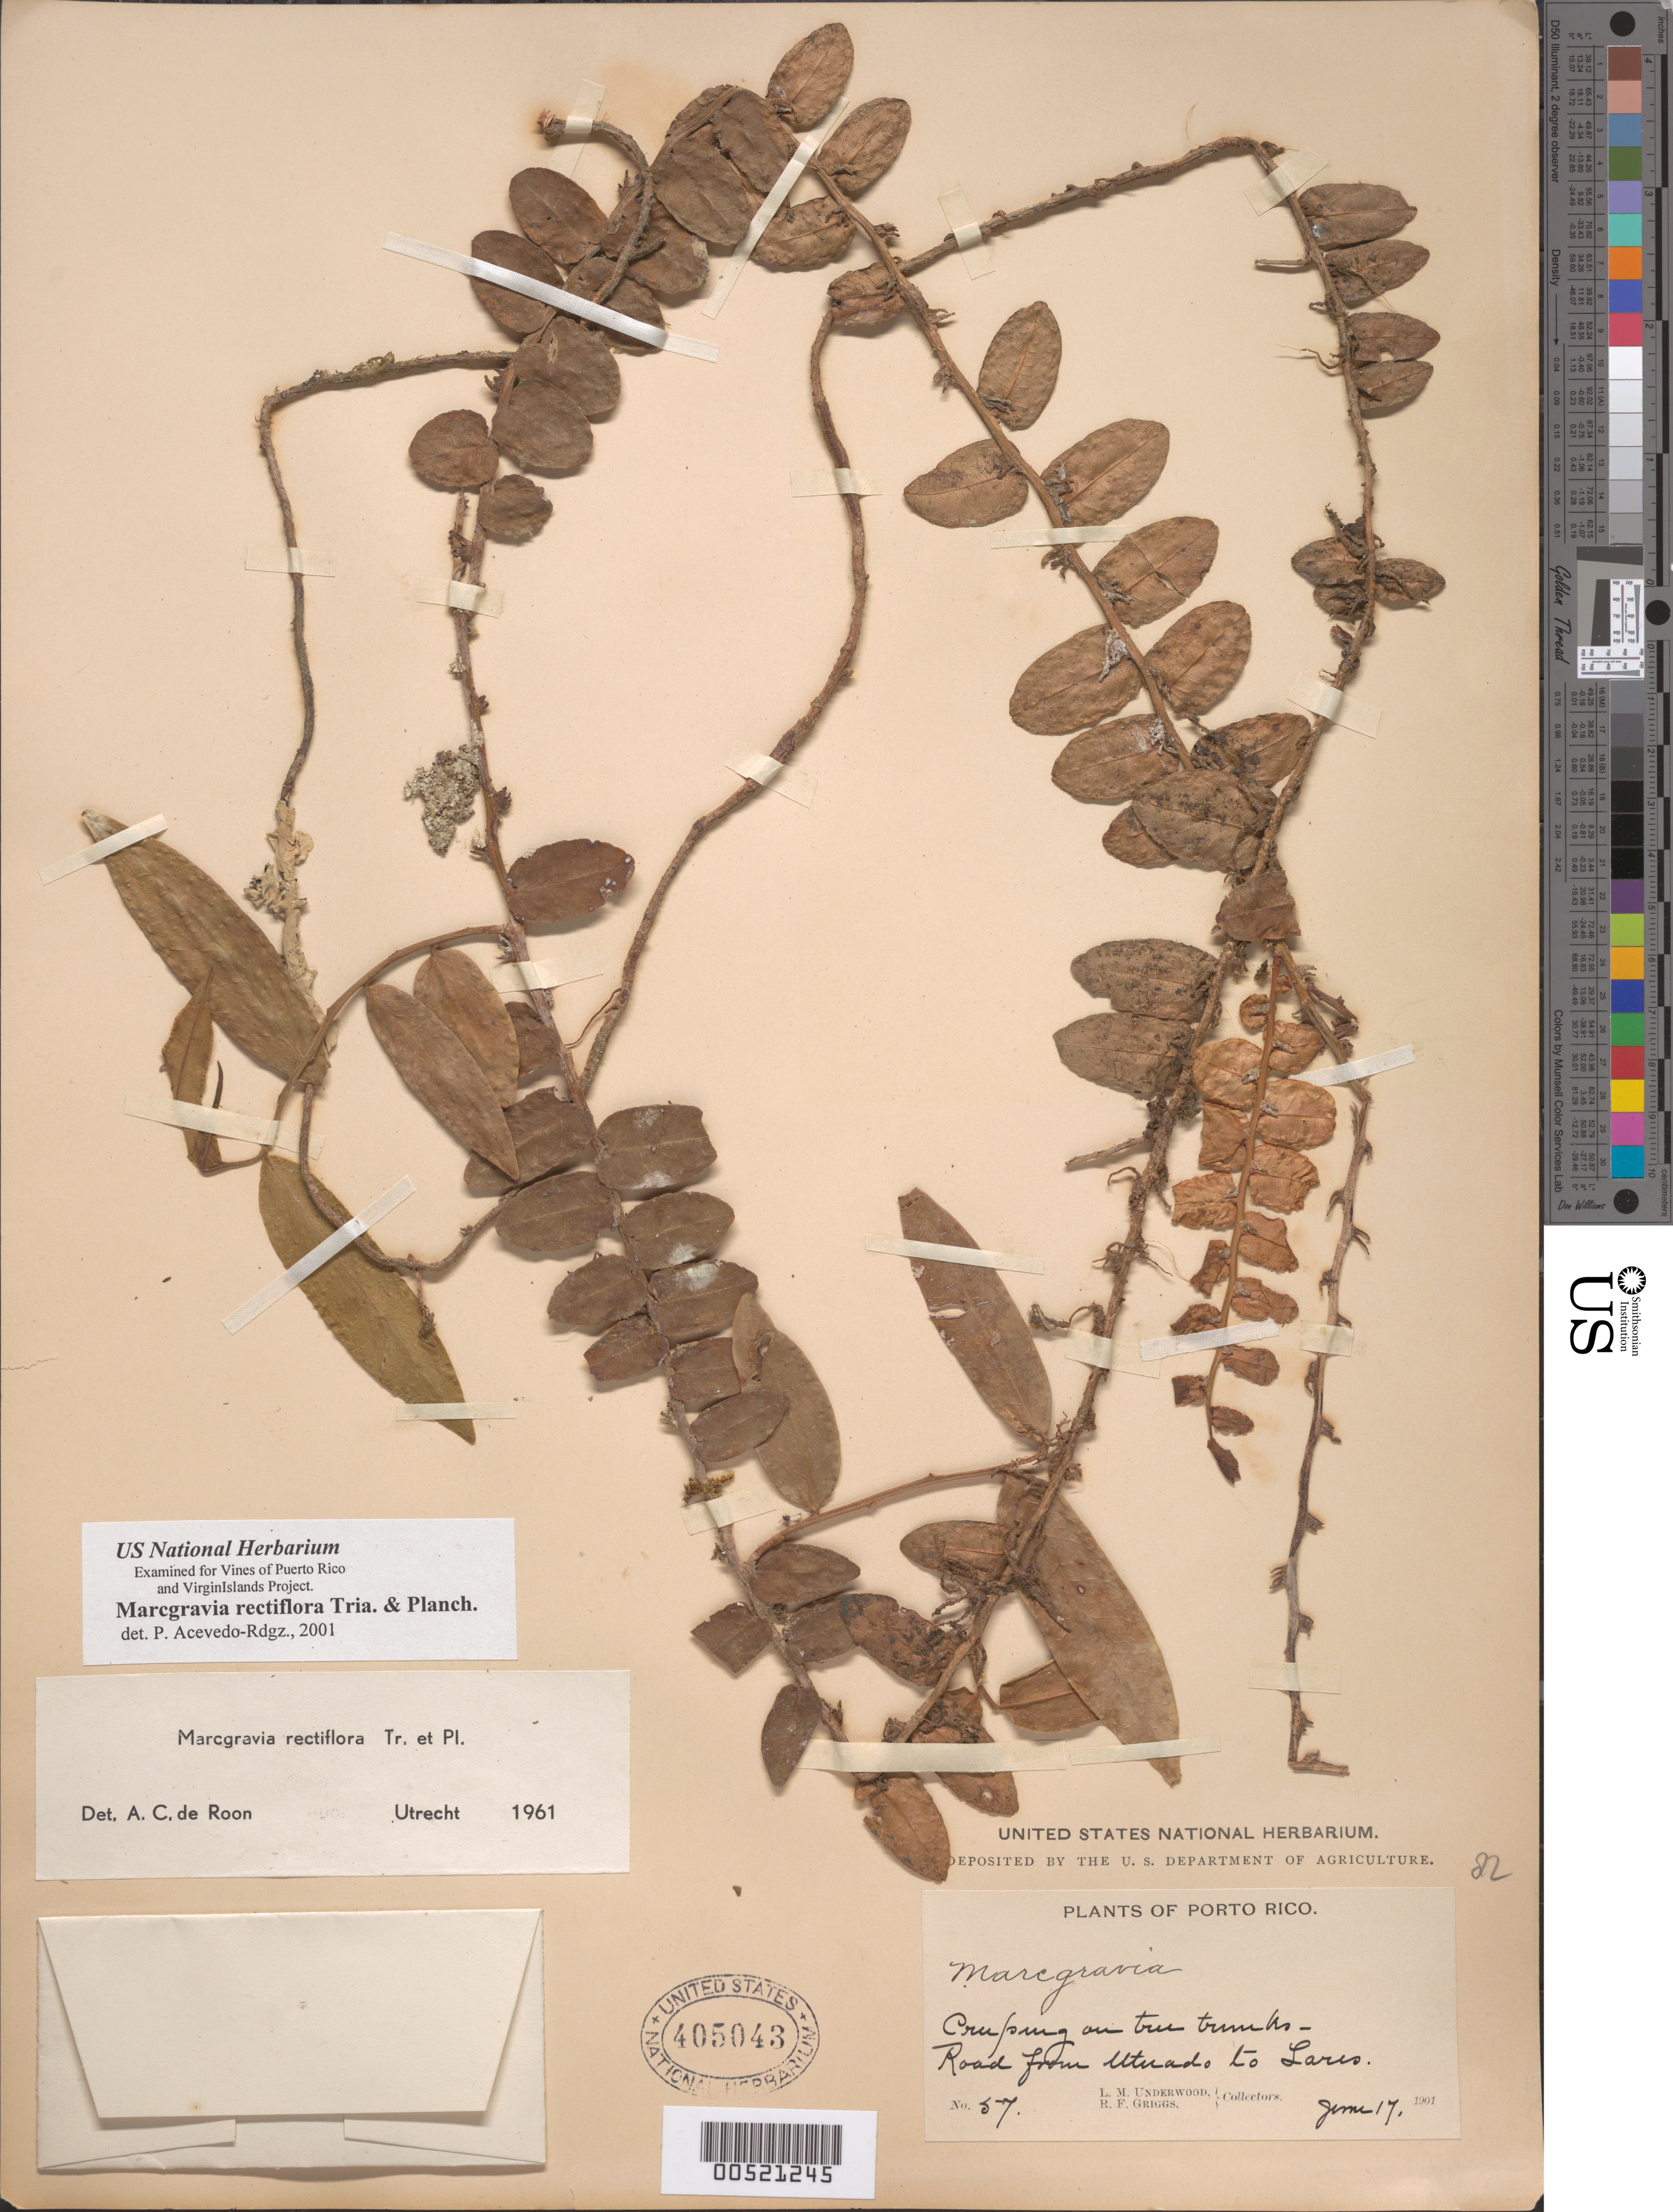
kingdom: Plantae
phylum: Tracheophyta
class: Magnoliopsida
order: Ericales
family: Marcgraviaceae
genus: Marcgravia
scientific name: Marcgravia rectiflora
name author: Triana & Planch.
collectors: L. M. Underwood & R. F. Griggs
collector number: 57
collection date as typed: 17 Jun 1901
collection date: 1901-06-17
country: Puerto Rico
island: Greater Antilles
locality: road from Utuado to Lareo.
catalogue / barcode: US 405043